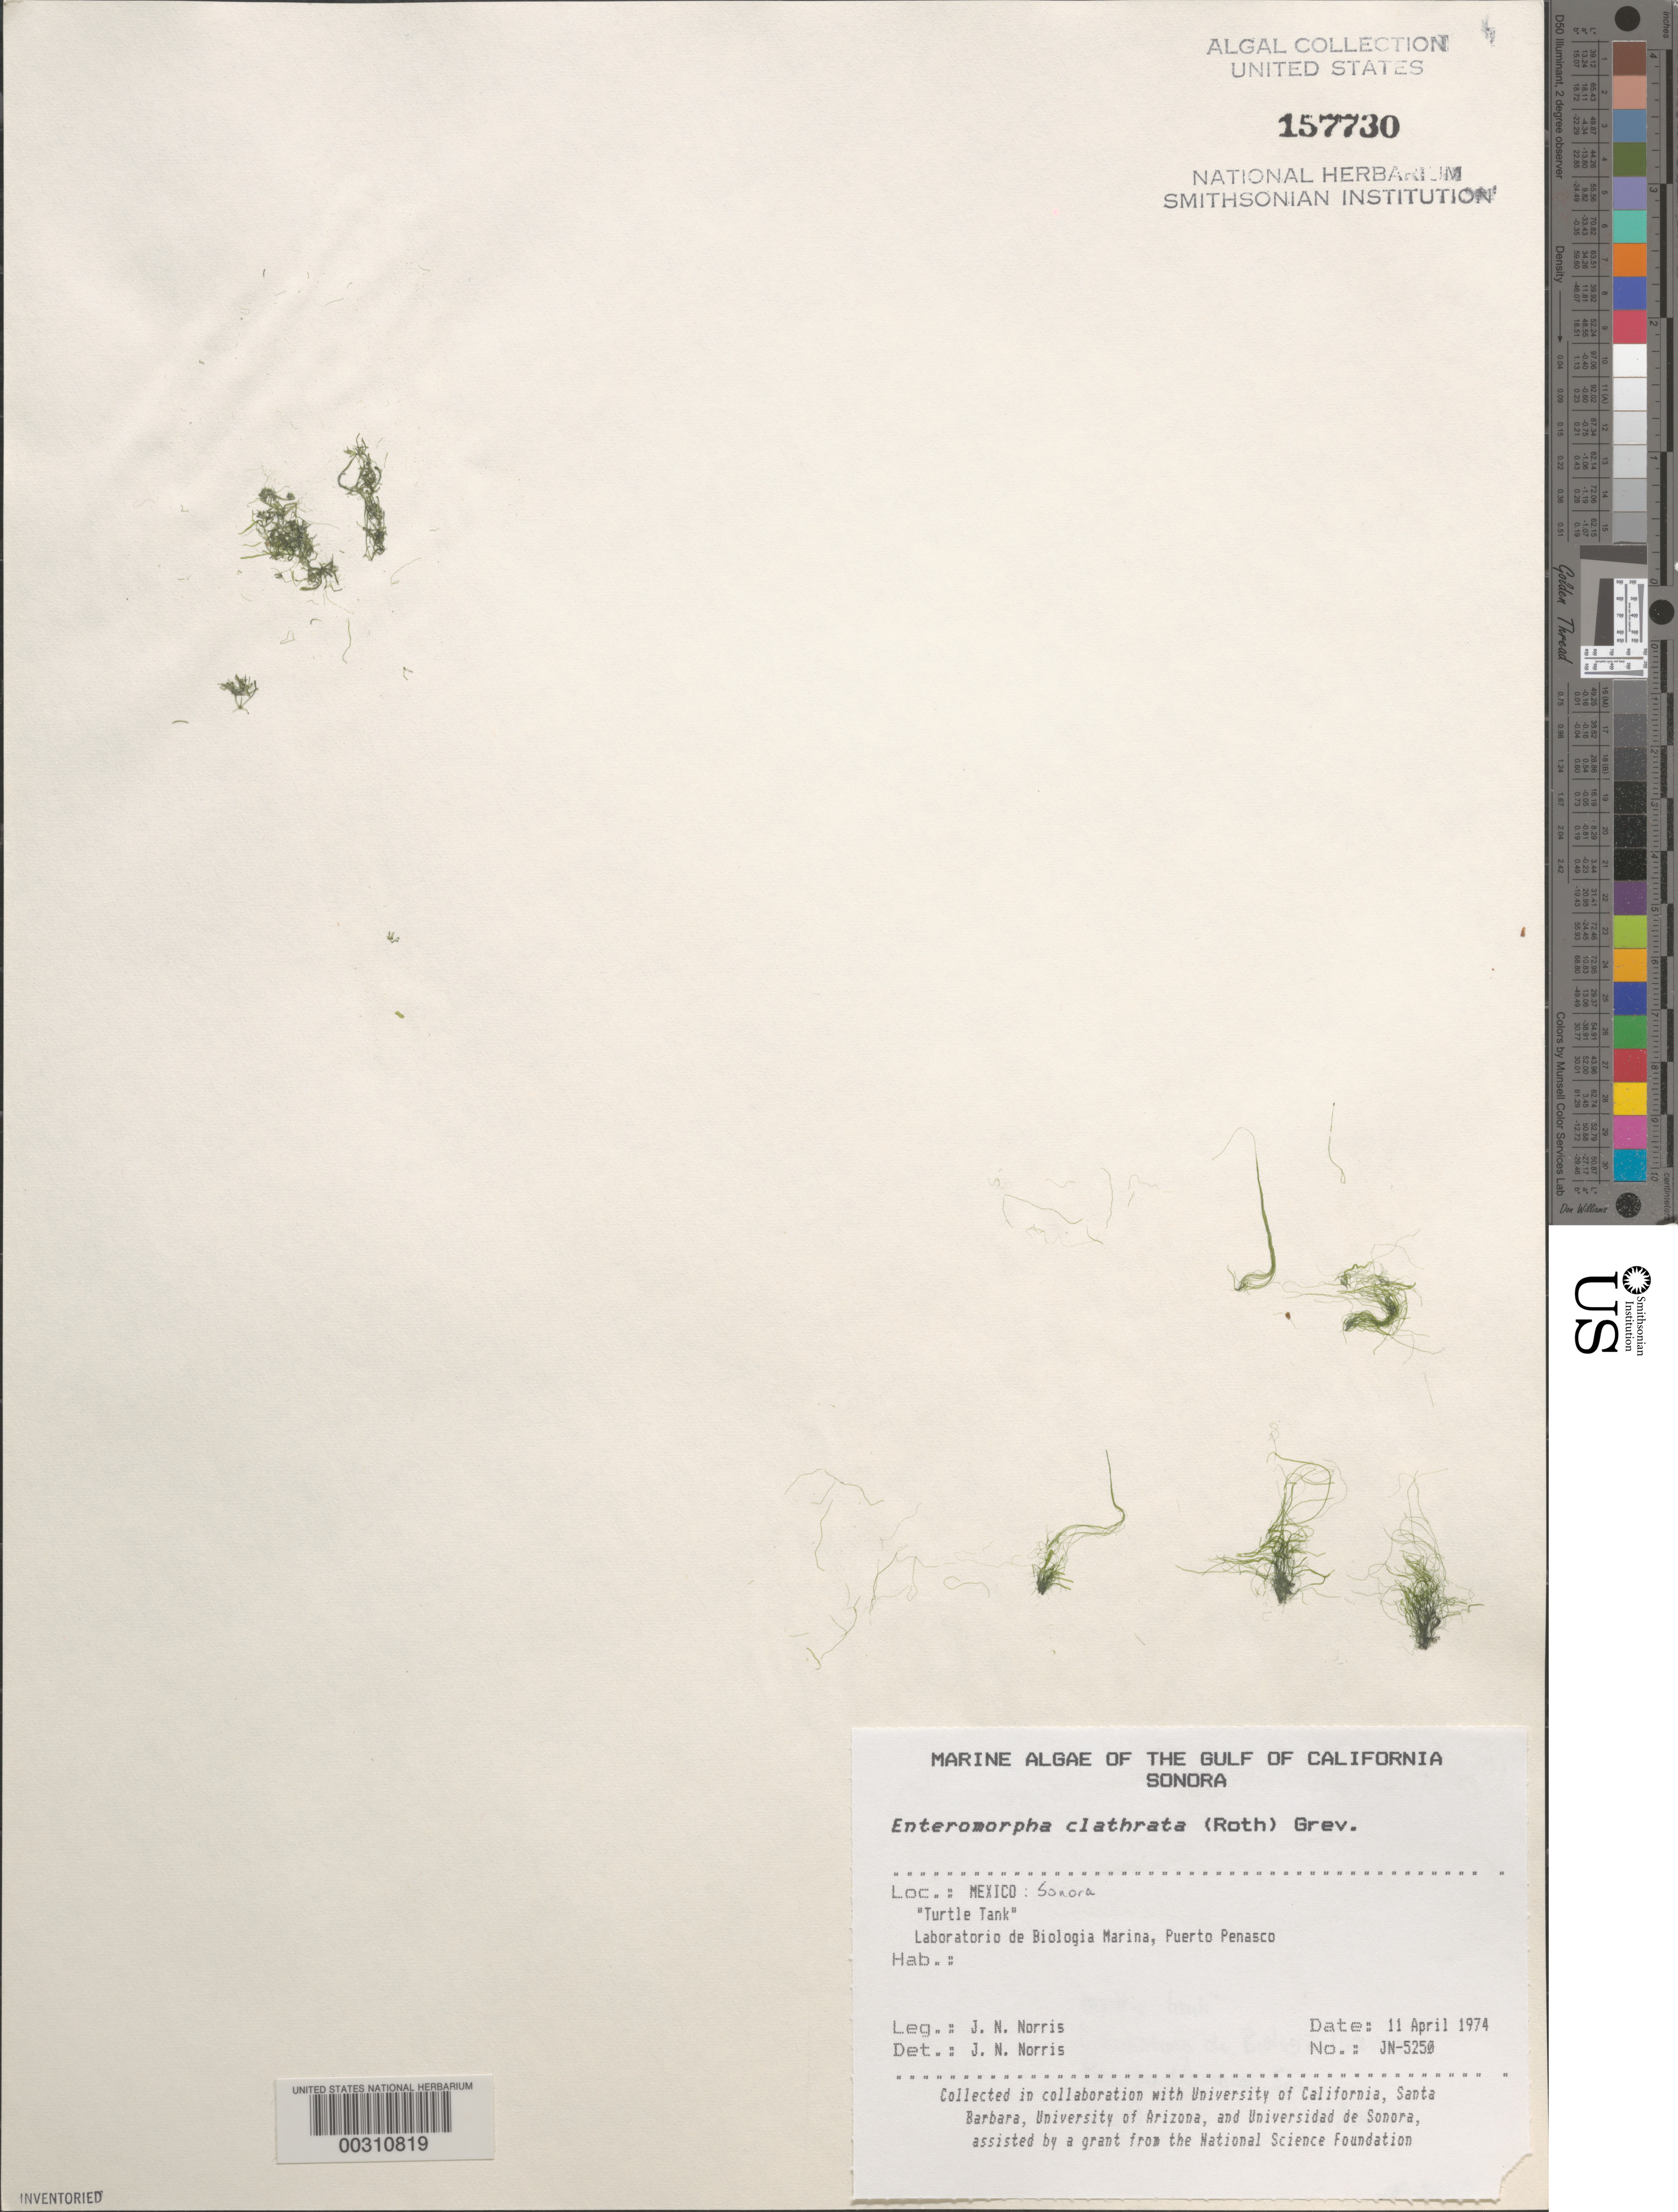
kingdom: Plantae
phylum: Chlorophyta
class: Ulvophyceae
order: Ulvales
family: Ulvaceae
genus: Ulva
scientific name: Ulva linza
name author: L.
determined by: Algae name updating Project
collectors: J. N. Norris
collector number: JN-5250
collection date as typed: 11 Apr 1974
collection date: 1974-04-11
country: Mexico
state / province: Sonora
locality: Playa Estacion, Puerto Penasco, marine laboratory turtle tank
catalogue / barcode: US 157730